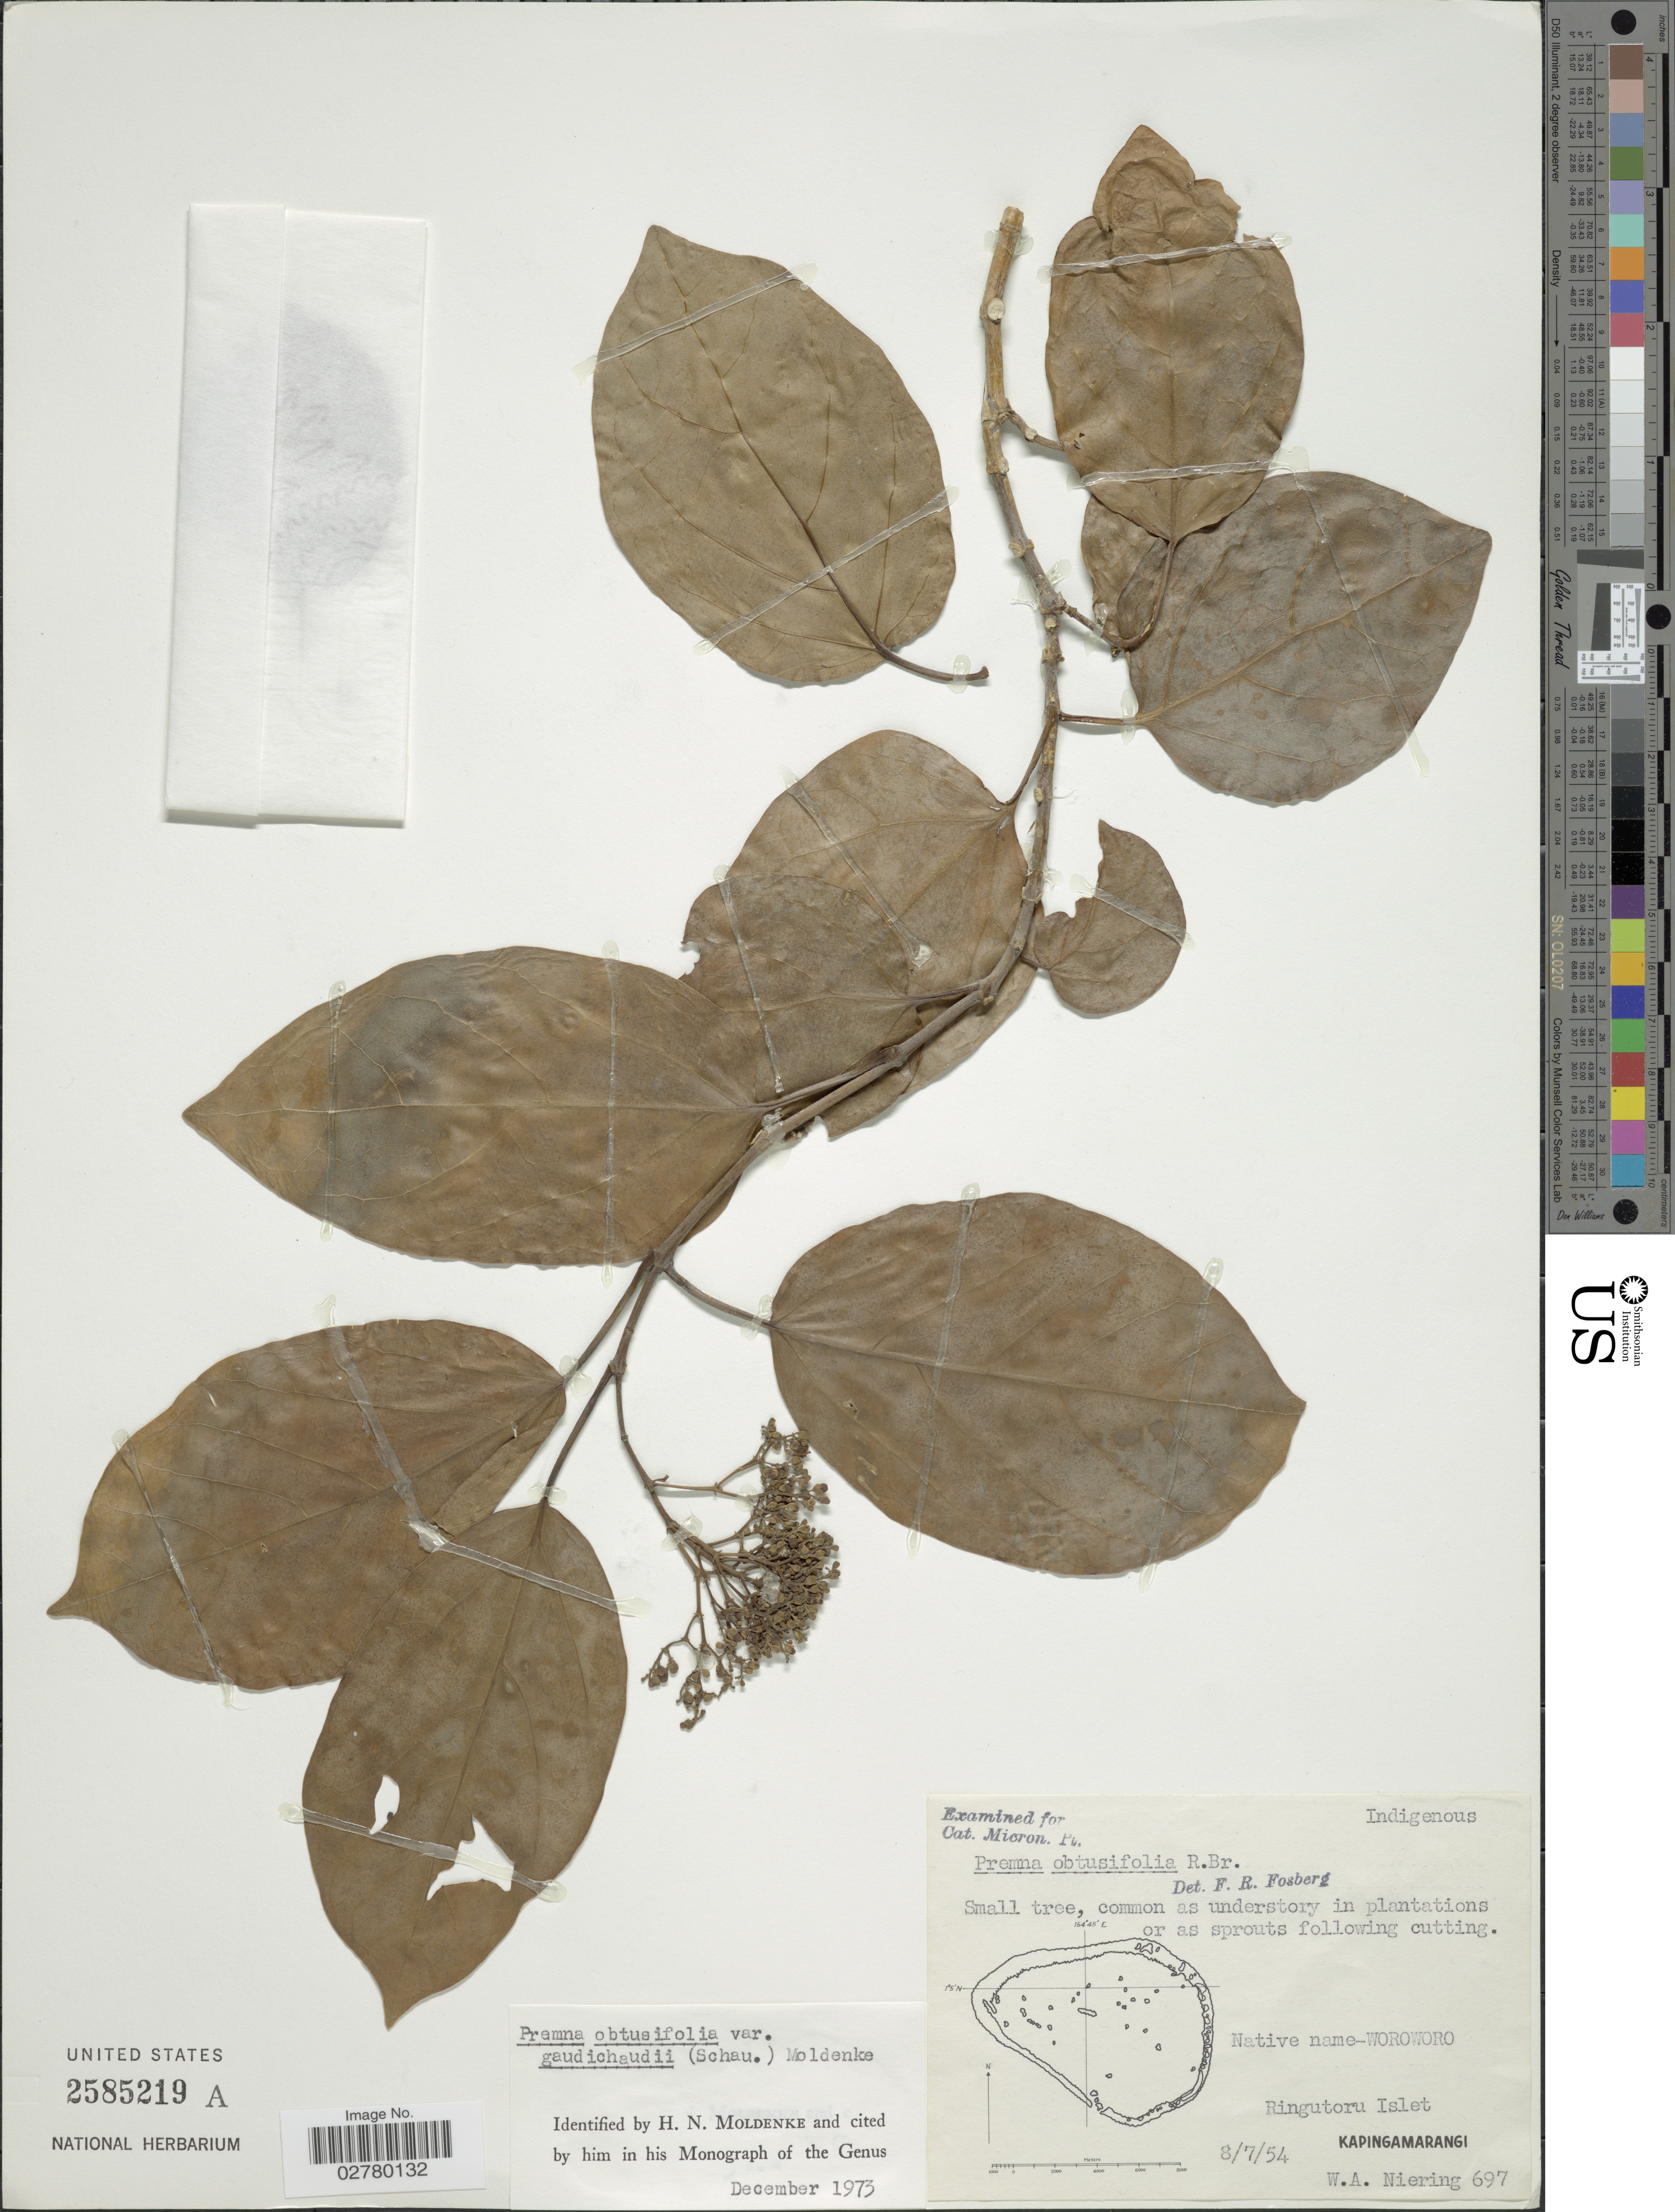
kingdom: Plantae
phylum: Tracheophyta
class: Magnoliopsida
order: Lamiales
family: Lamiaceae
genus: Premna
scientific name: Premna obtusifolia var. gaudichaudii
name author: (Schauer) Moldenke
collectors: W. Niering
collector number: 697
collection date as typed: Transcribed d/m/y: 7/8/54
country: Micronesia, Federated States of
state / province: Pohnpei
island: Kapingamarangi Atoll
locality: Ringutoru Islet. Kapingamarangi.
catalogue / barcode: US 2585219A